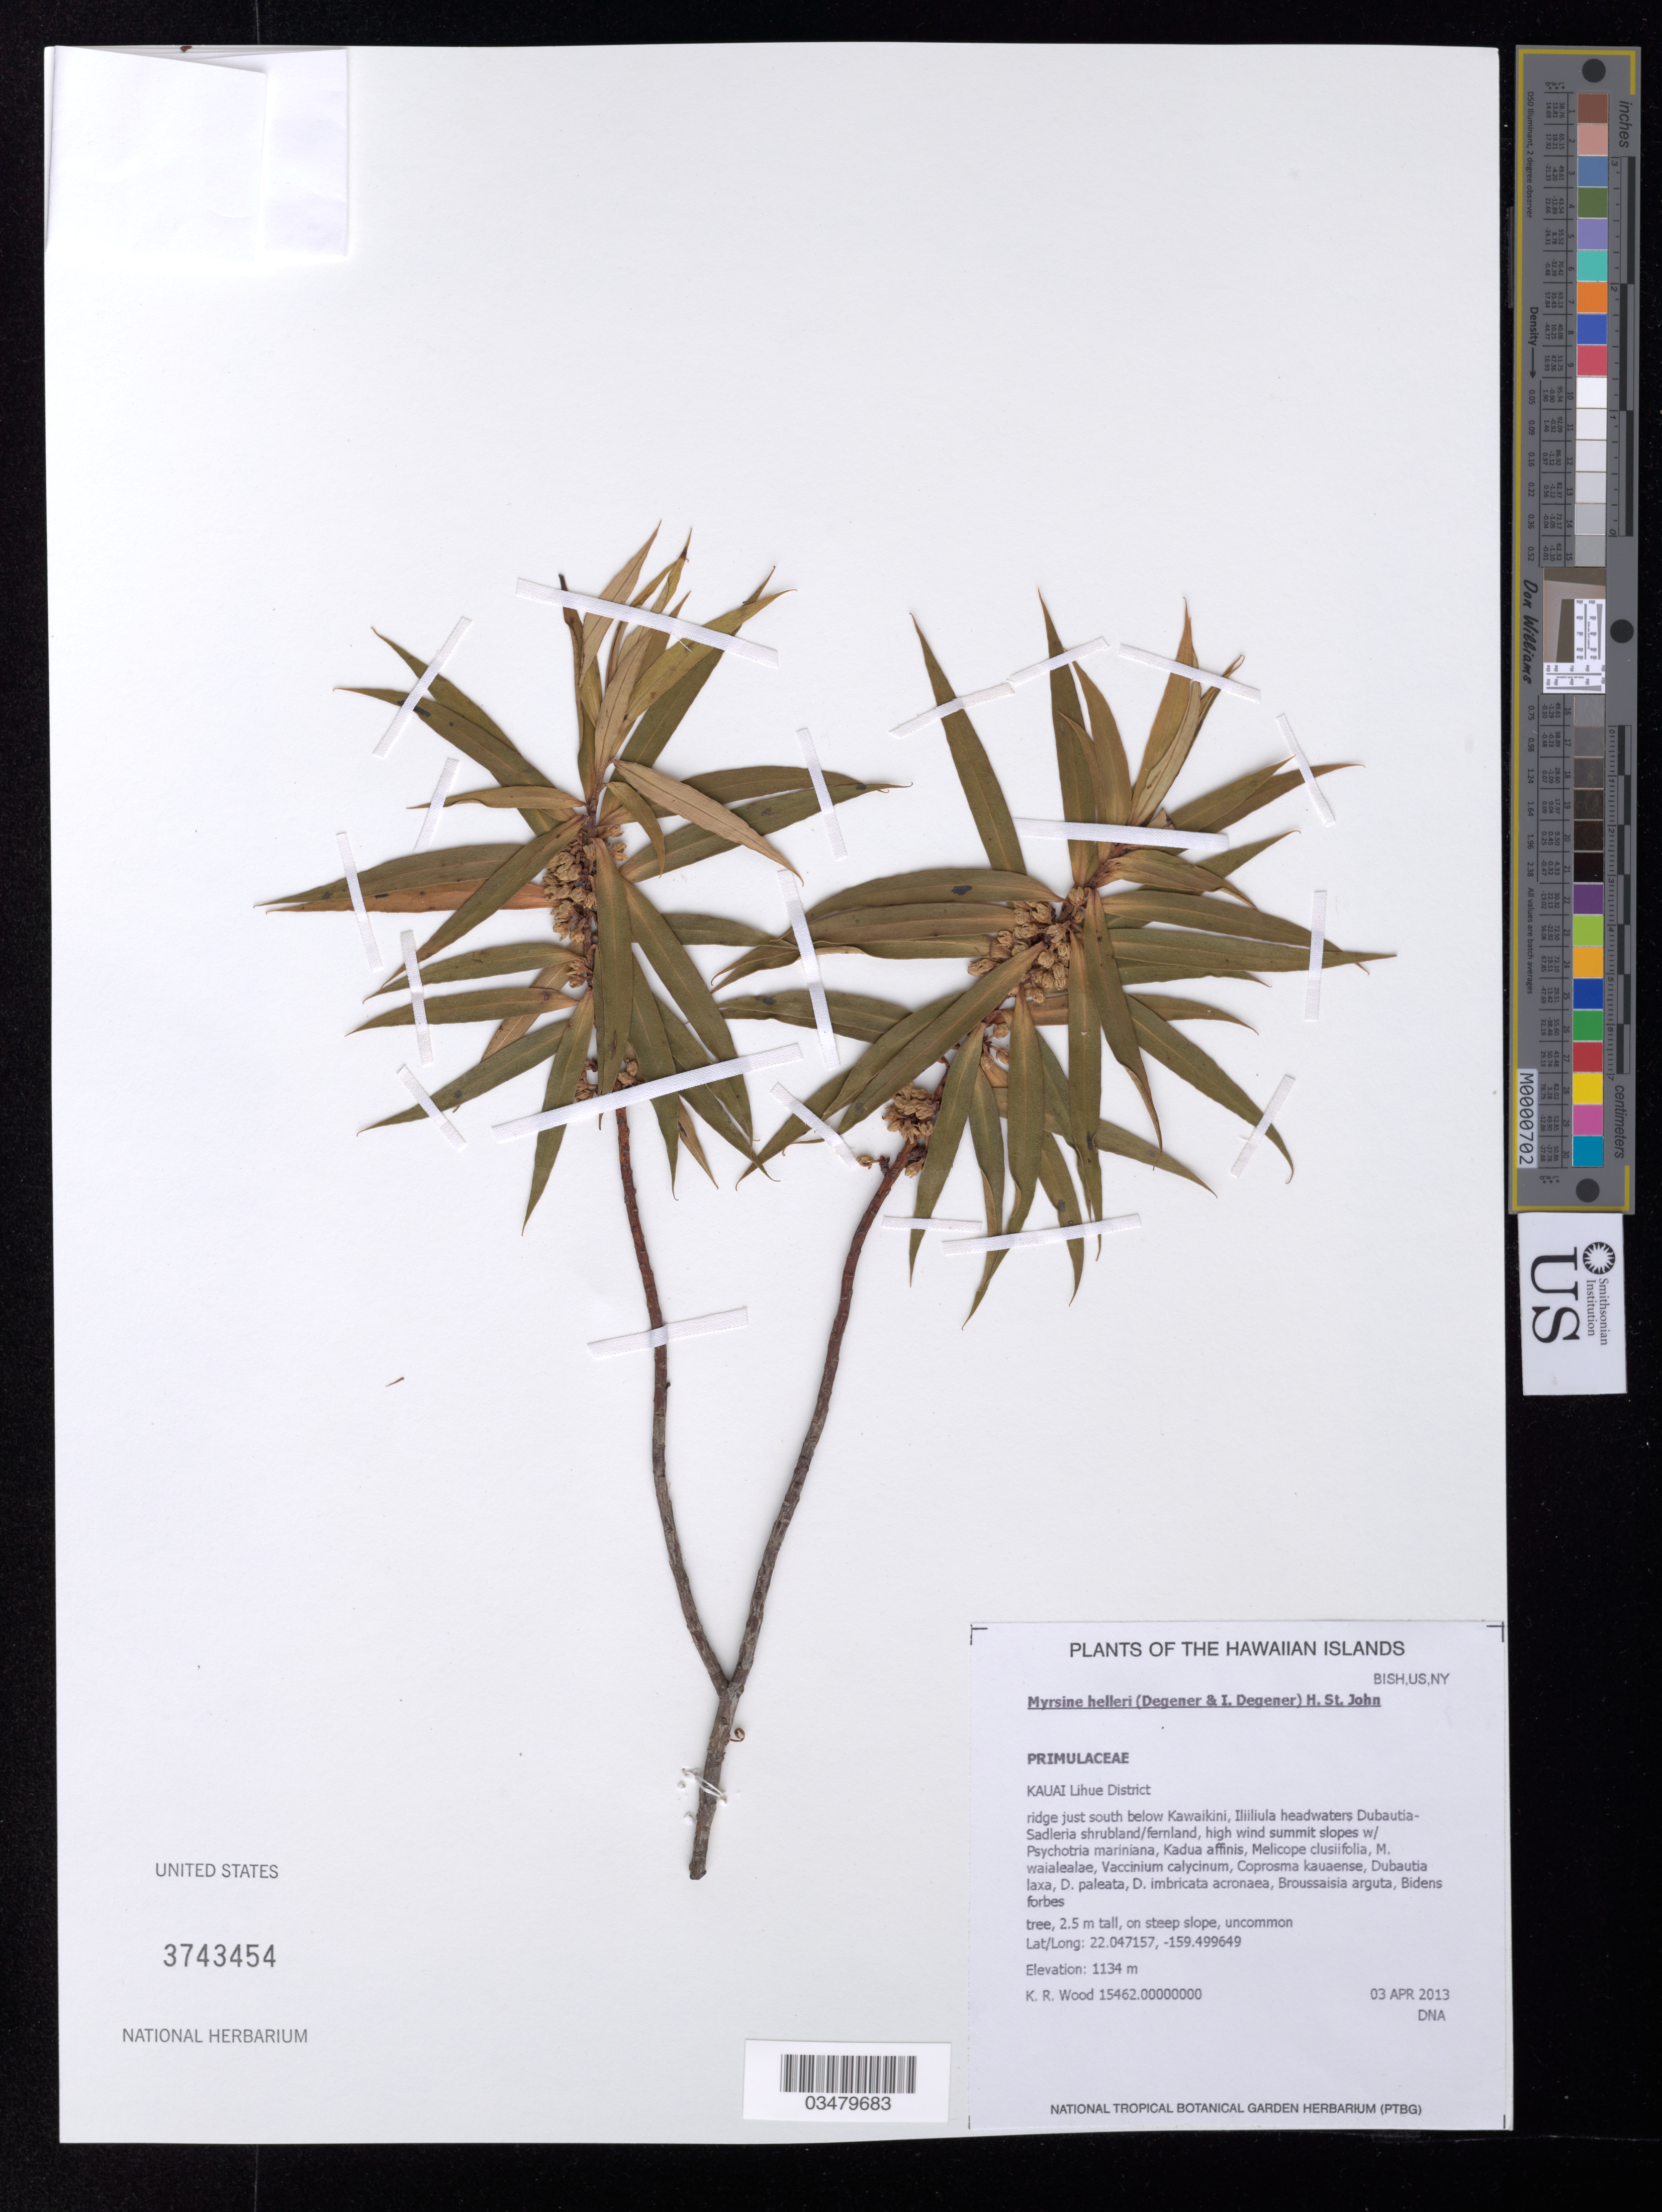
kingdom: Plantae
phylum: Tracheophyta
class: Magnoliopsida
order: Ericales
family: Primulaceae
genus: Myrsine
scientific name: Myrsine helleri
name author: (O. Deg. & I. Deg.) H. St. John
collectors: K. R. Wood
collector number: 15462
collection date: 2013-04-03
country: United States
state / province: Hawaii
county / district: Kauai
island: Kaua'i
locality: Lihue District, ridge just south below Kawaikini, Iliilula headwaters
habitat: Shrubland/fernland, high wind summit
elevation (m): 1134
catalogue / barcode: US 3743454